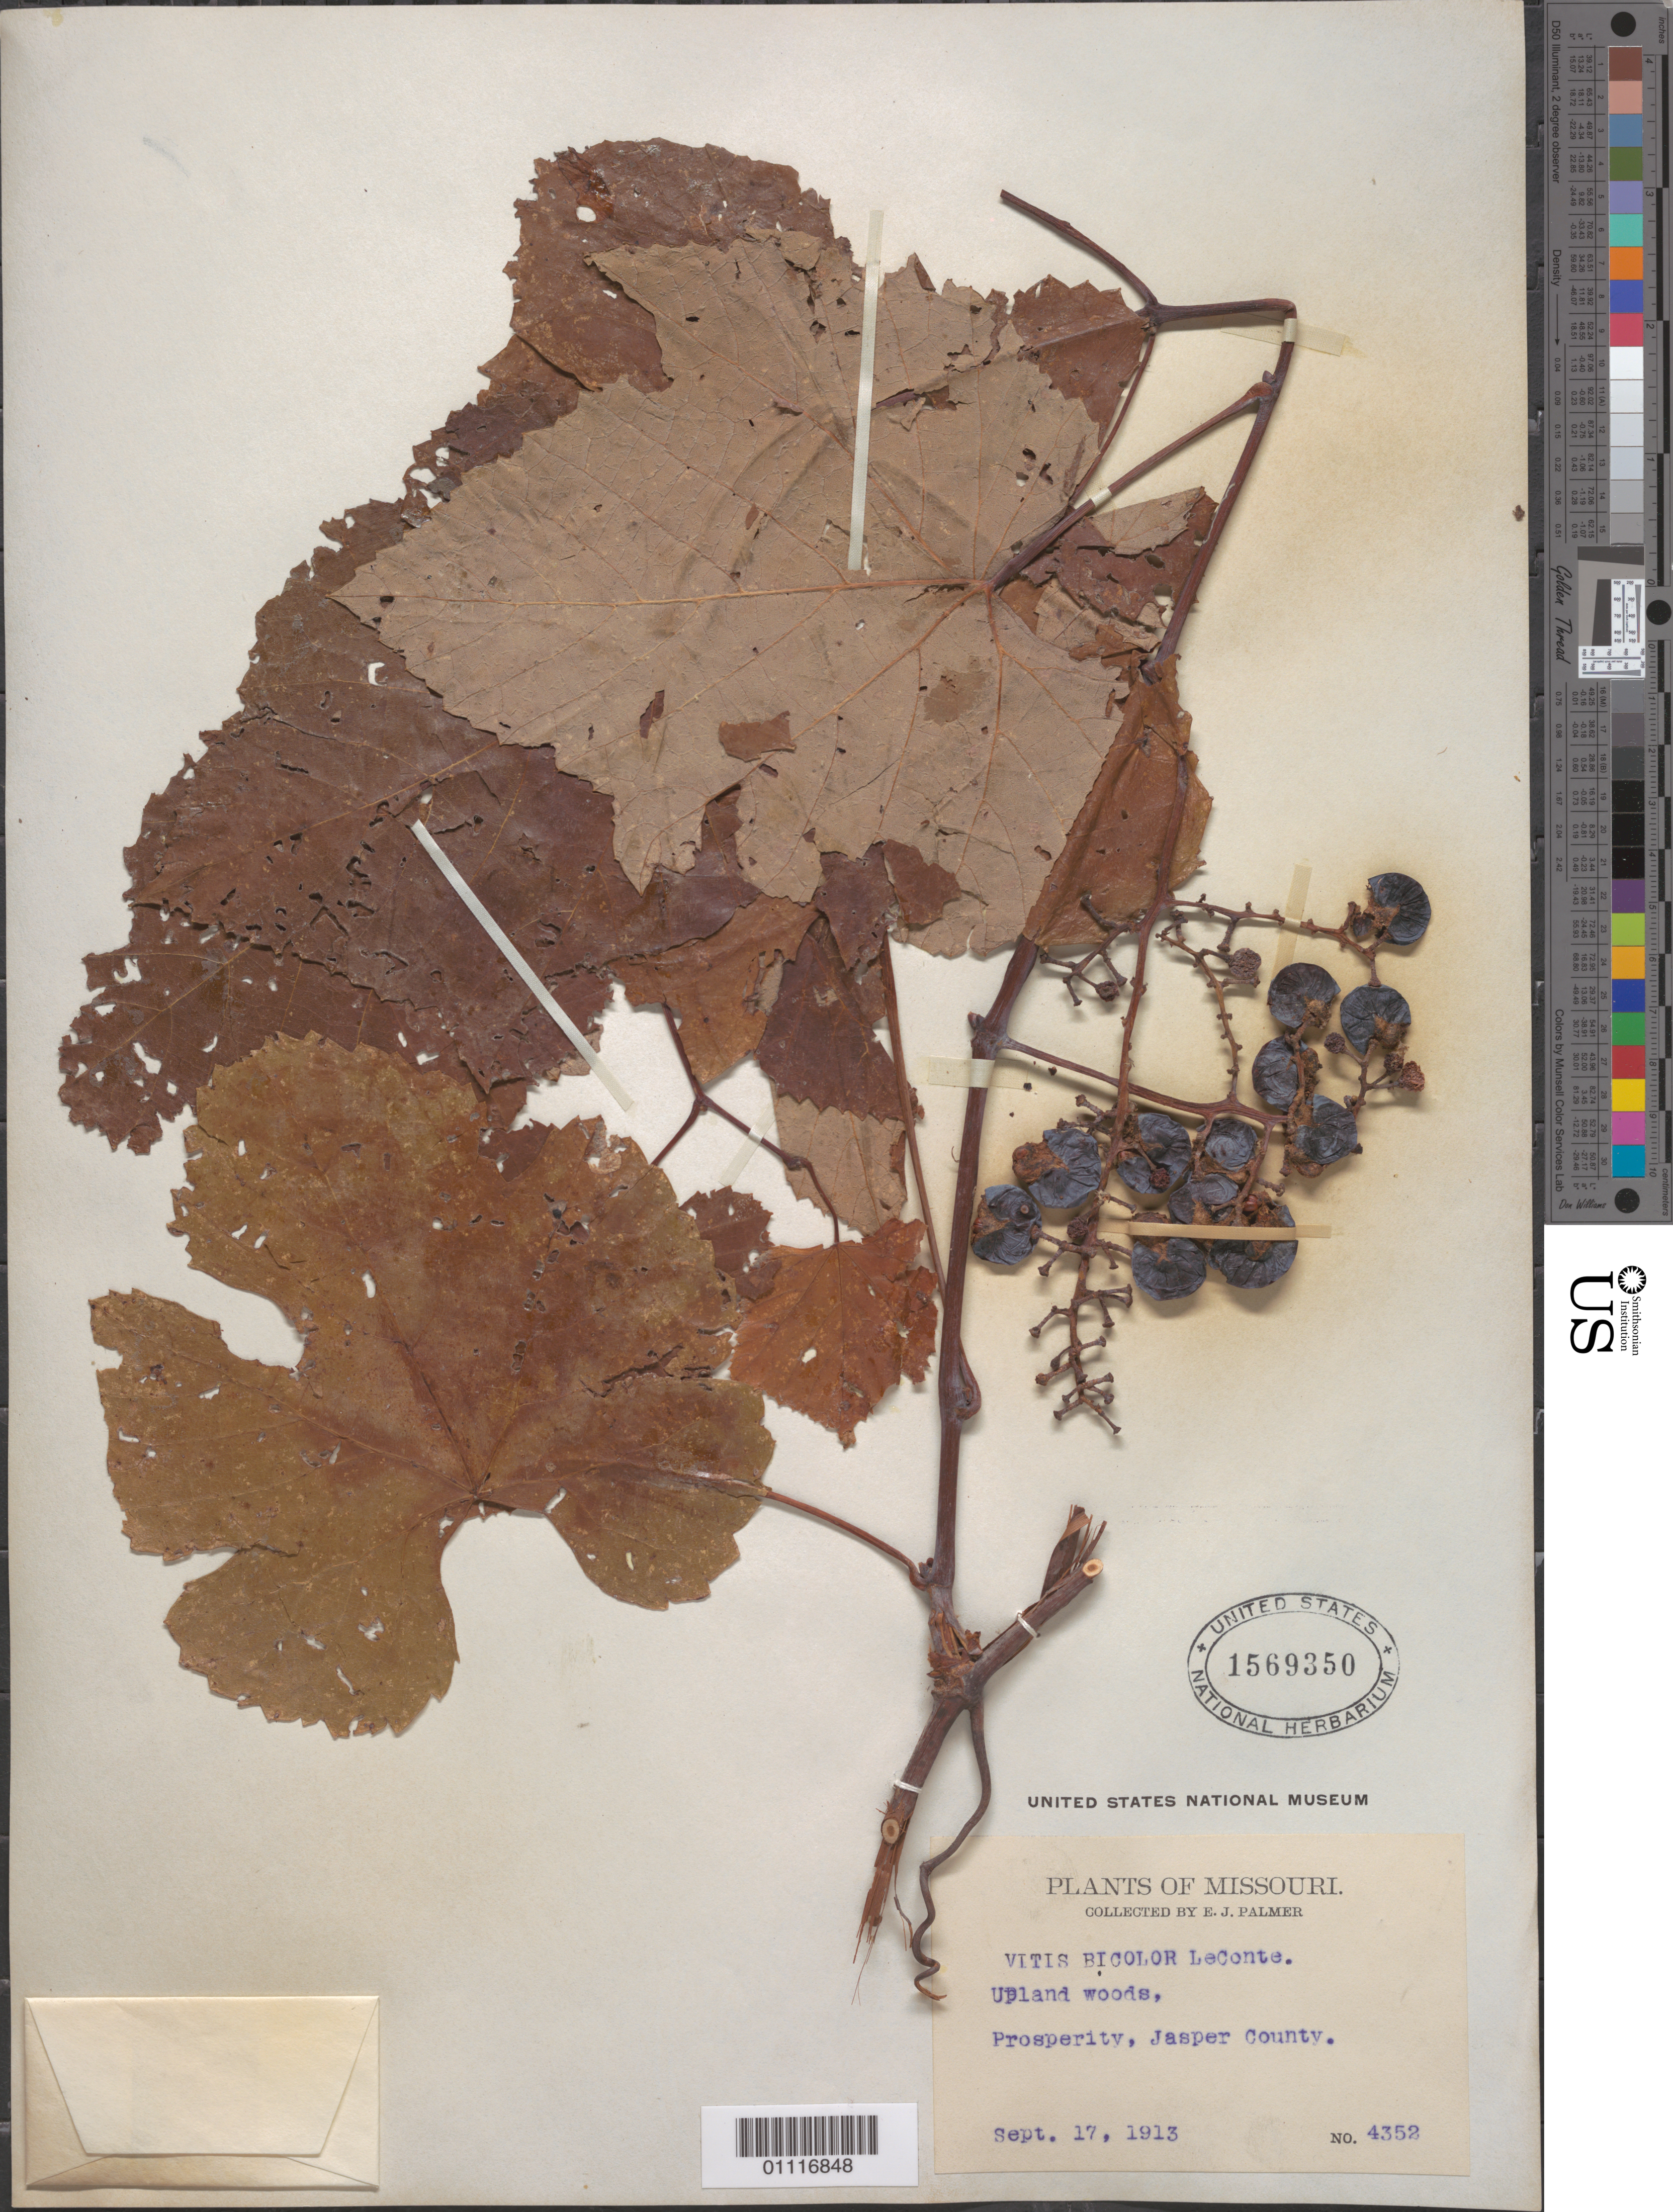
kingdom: Plantae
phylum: Tracheophyta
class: Magnoliopsida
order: Vitales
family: Vitaceae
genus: Vitis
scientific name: Vitis bicolor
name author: Leconte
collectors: E. J. Palmer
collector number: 4352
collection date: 1913-09-17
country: United States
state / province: Missouri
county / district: Jasper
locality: Upland woods, Prosperity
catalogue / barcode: US 1569350